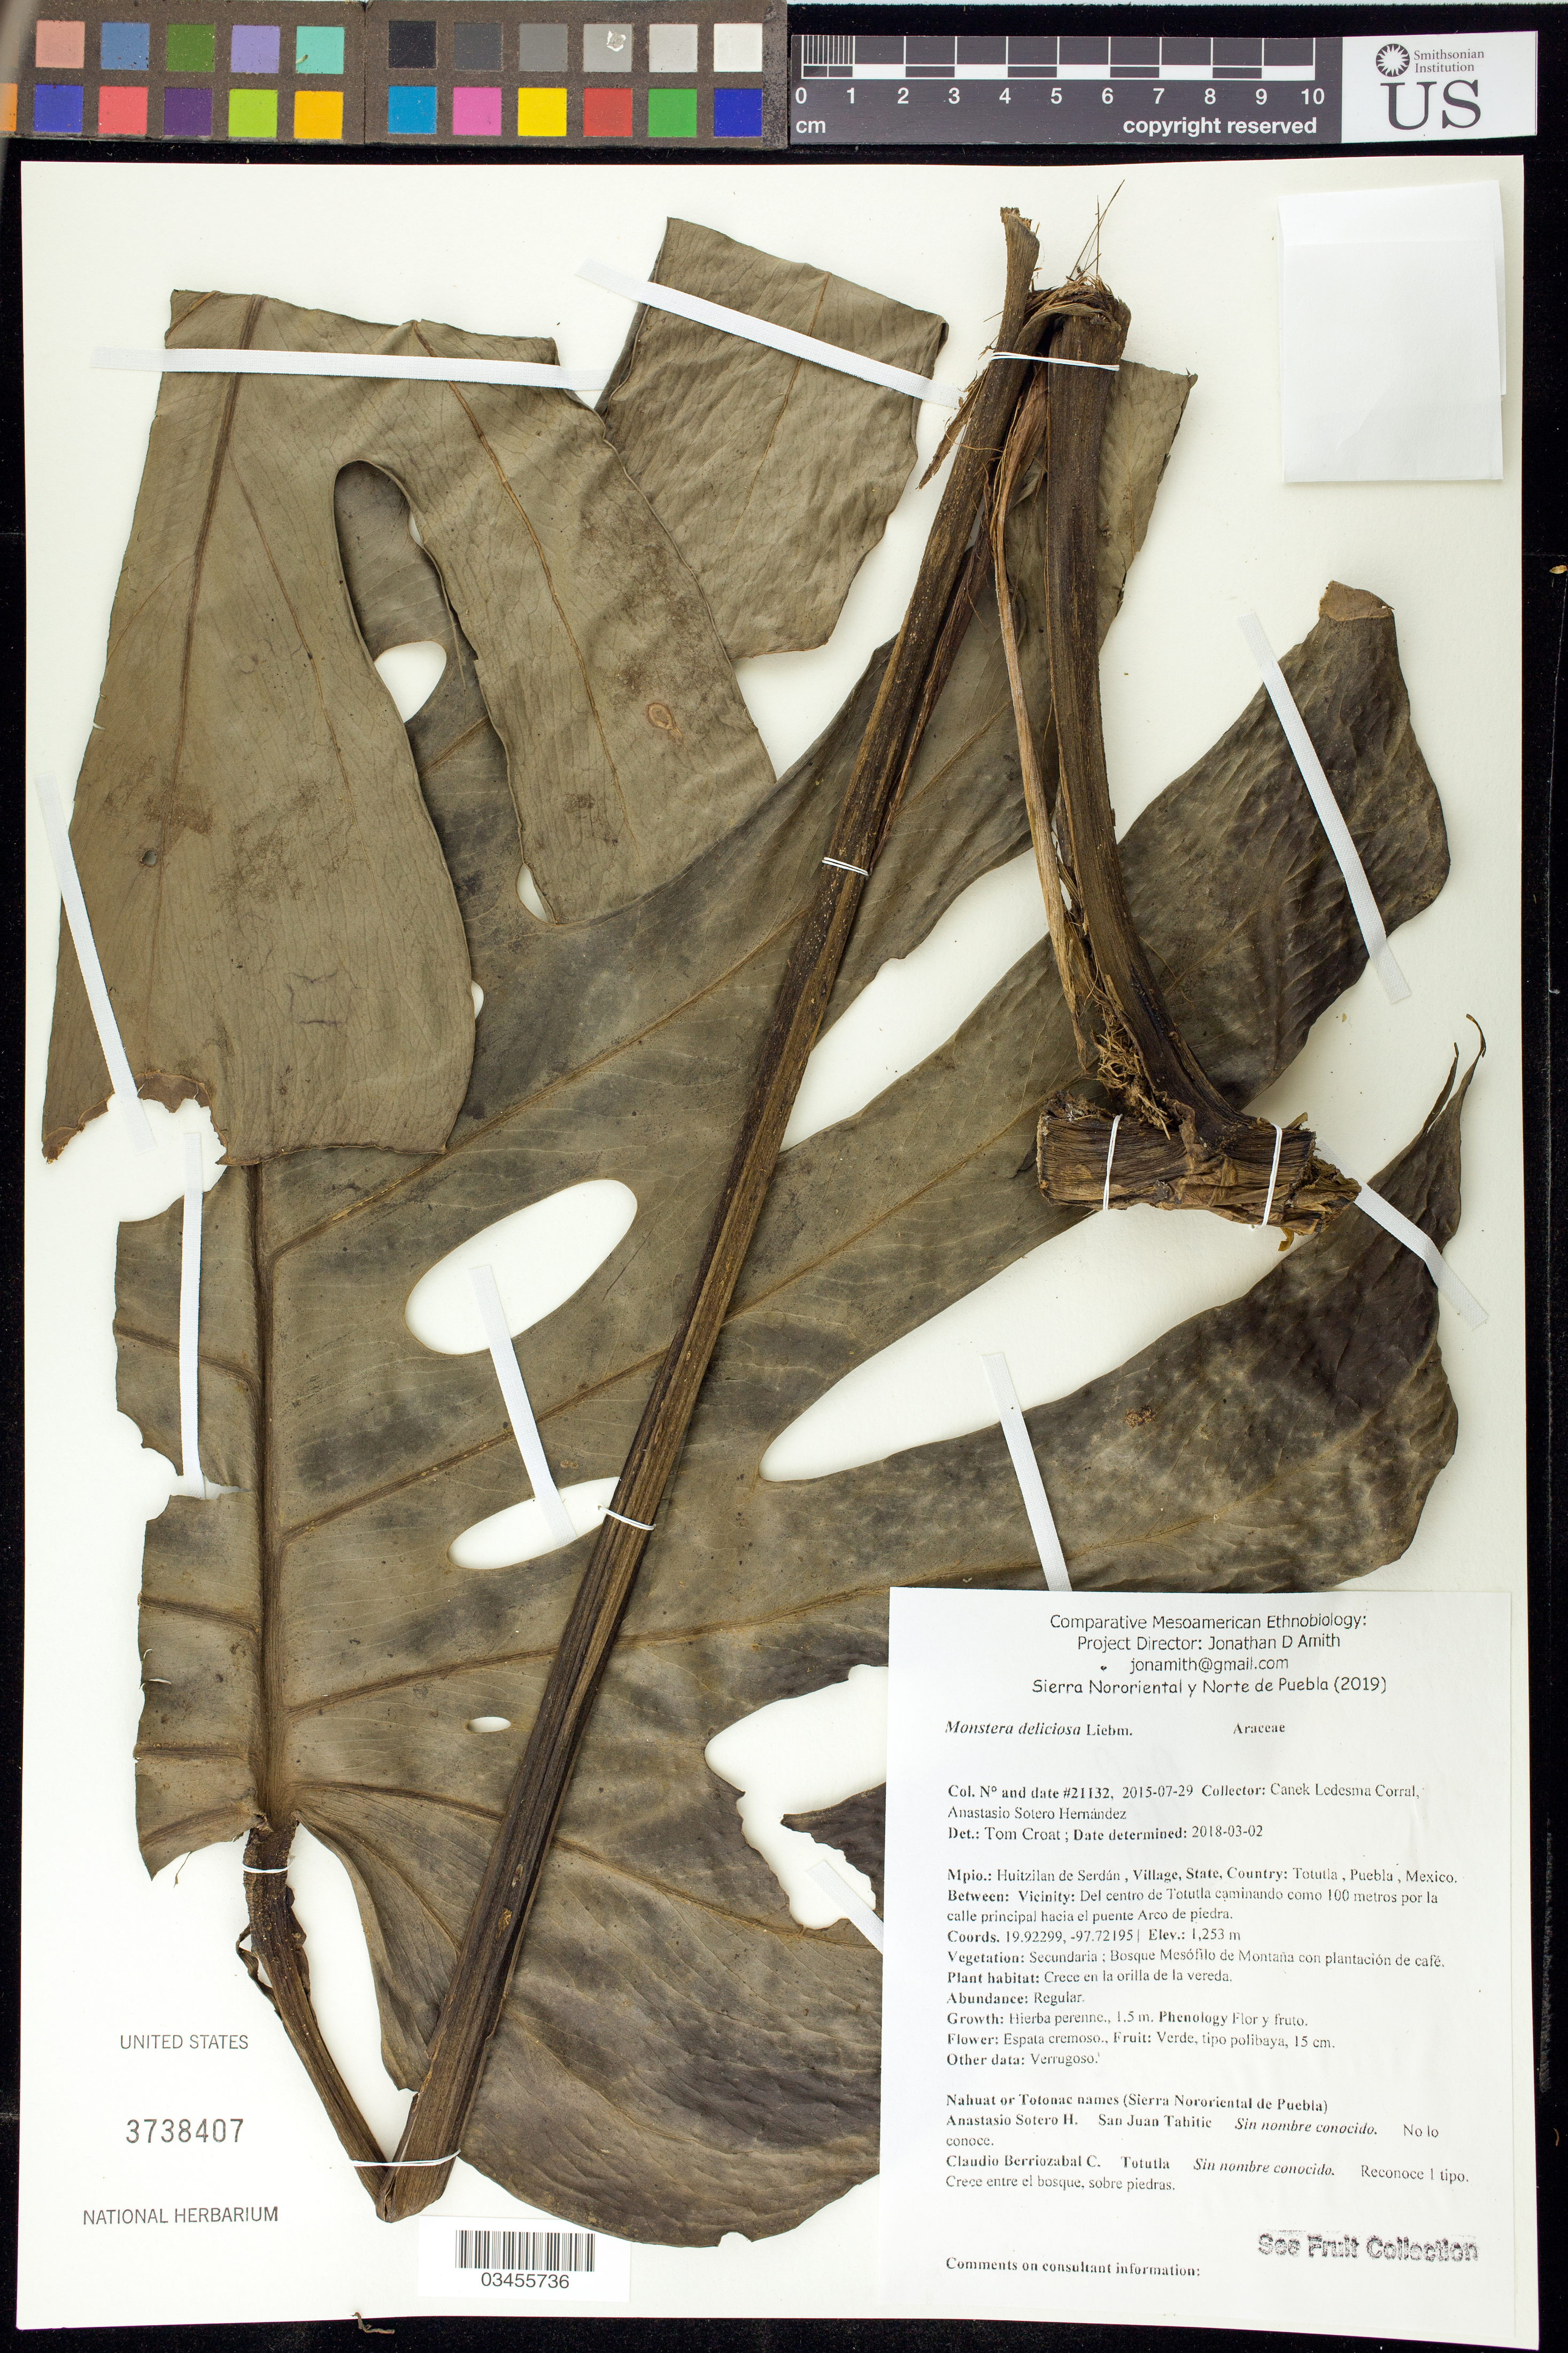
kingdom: Plantae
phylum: Tracheophyta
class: Liliopsida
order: Alismatales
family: Araceae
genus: Monstera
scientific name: Monstera deliciosa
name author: Liebm.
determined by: Coombes, Allen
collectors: Canek Ledesma C. & A. Sotero H.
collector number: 21132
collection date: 2015-07-29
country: México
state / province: Puebla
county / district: Huitzilan de Serdán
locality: PUEBLO: Totutla; LOCALIDAD EXACTA: Del centro de Totutla caminando como 100 metros por la calle principal hacia el puente Arco de piedra.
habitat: Bosque mesófilo de montaña con plantación de café | Crece en la orilla de la vereda.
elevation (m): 1253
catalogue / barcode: US 3738407